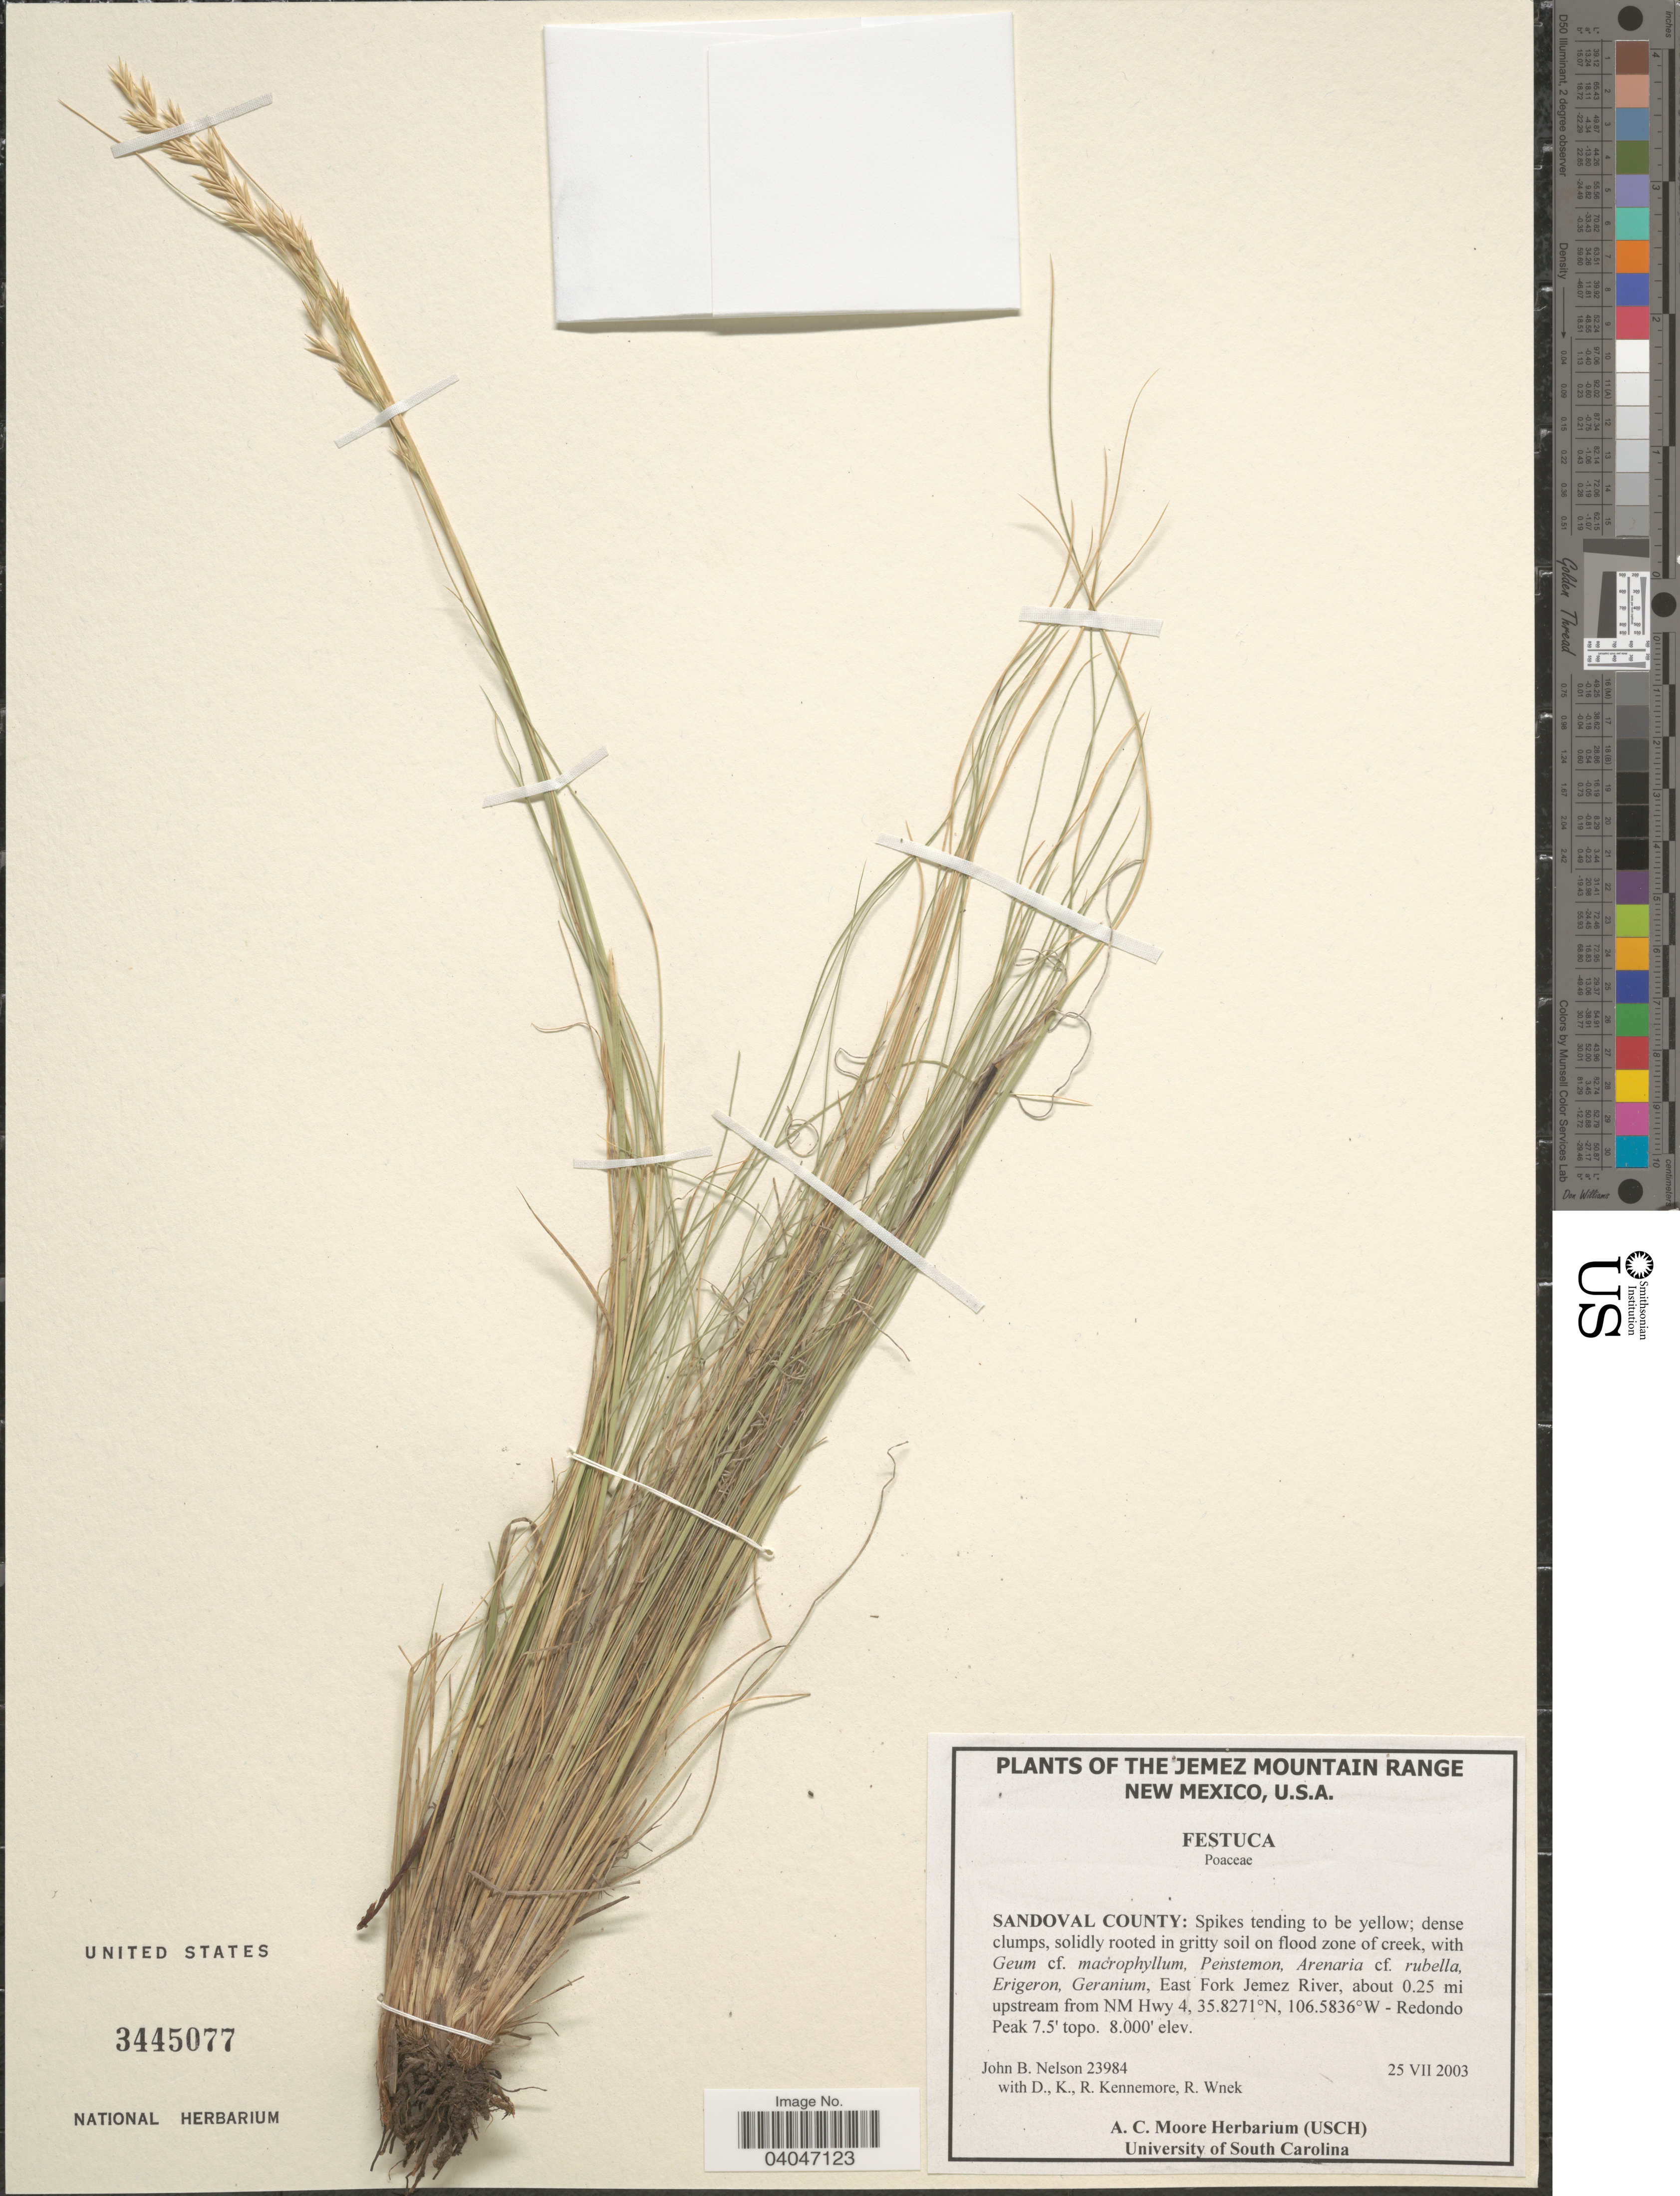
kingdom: Plantae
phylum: Tracheophyta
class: Liliopsida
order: Poales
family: Poaceae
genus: Festuca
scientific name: Festuca sp.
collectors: J. B. Nelson, D. Kennemore & R. Wnek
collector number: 23984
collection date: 2003-07-25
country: United States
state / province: New Mexico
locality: The Jemez Mountain Range. Sandoval County: Spikes tending to be yellow; dense clumps, solidly rooted in gritty soil on flood zone of creek. East Fork Jemez River, about 0.25 mi upstream from NM Hwy 4, Redondo Peak 7.5' topo.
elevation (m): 2438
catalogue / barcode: US 3445077